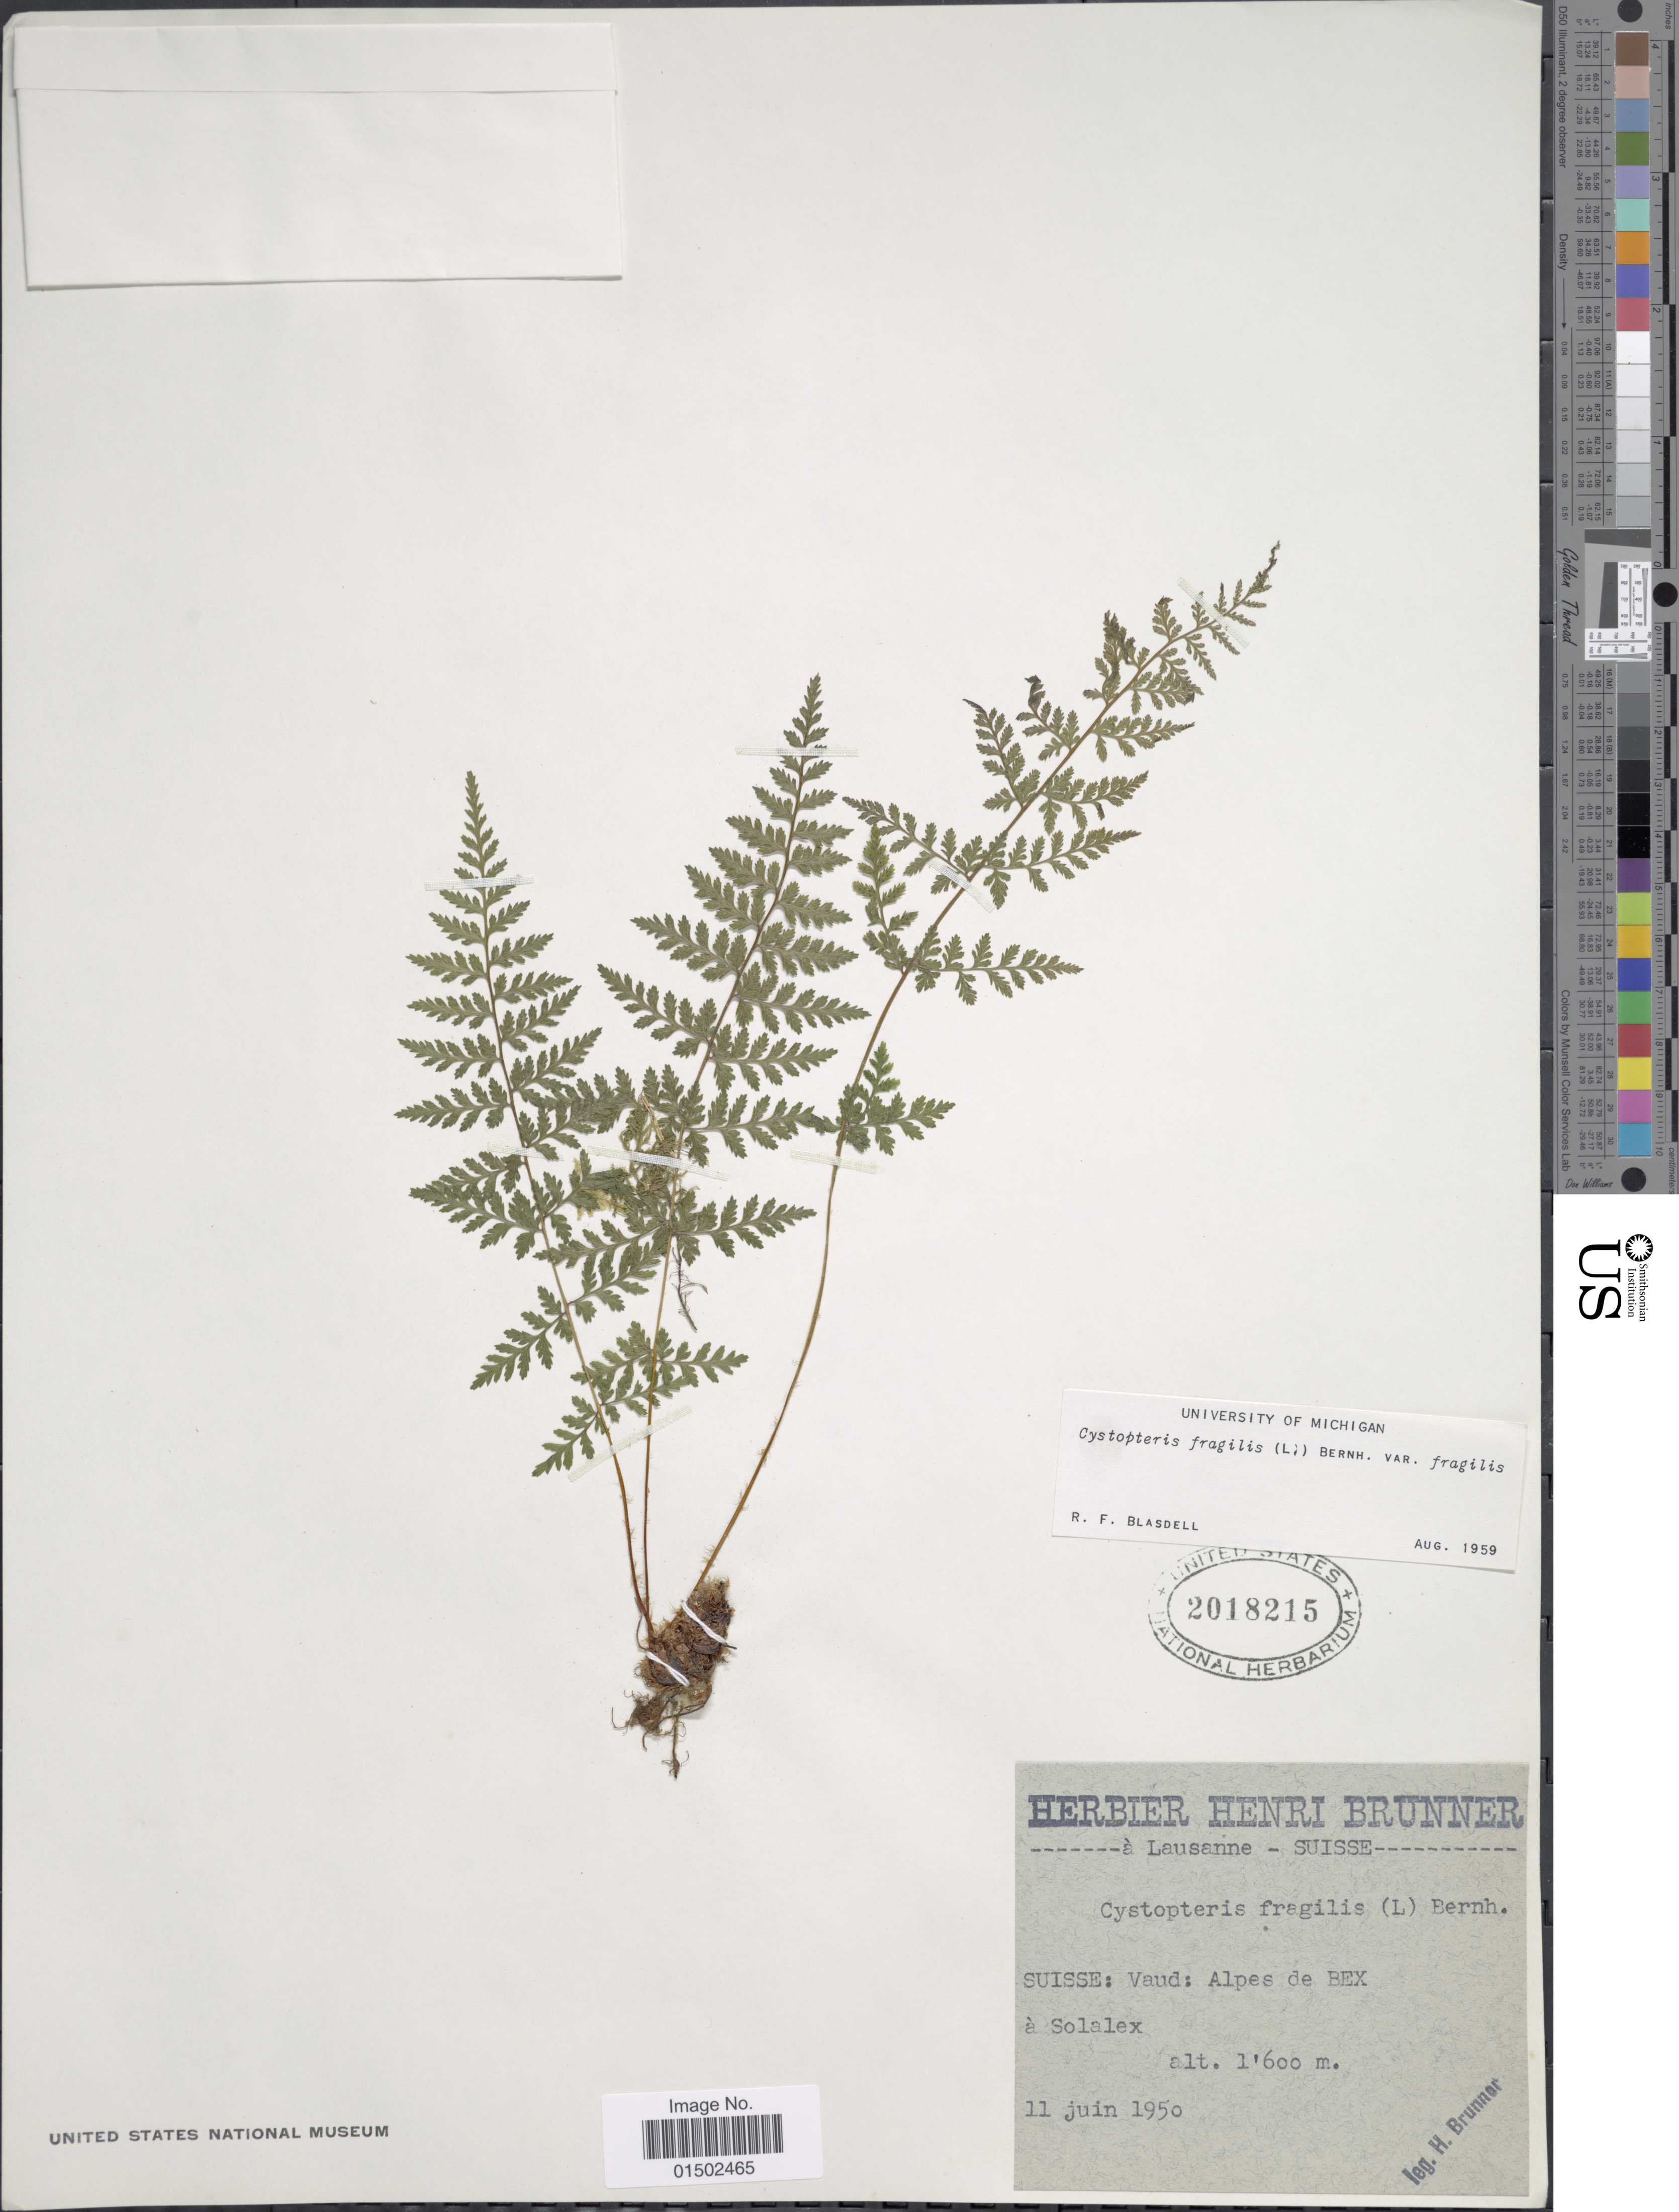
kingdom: Plantae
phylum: Tracheophyta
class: Polypodiopsida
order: Polypodiales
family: Cystopteridaceae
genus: Cystopteris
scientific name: Cystopteris fragilis var. fragilis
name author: (L.) Bernh.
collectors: H. Brunner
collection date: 1950-06-11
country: Switzerland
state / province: Vaud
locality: Suisse: Vaud: Alphes de Bex a Solalex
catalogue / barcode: US 2018215